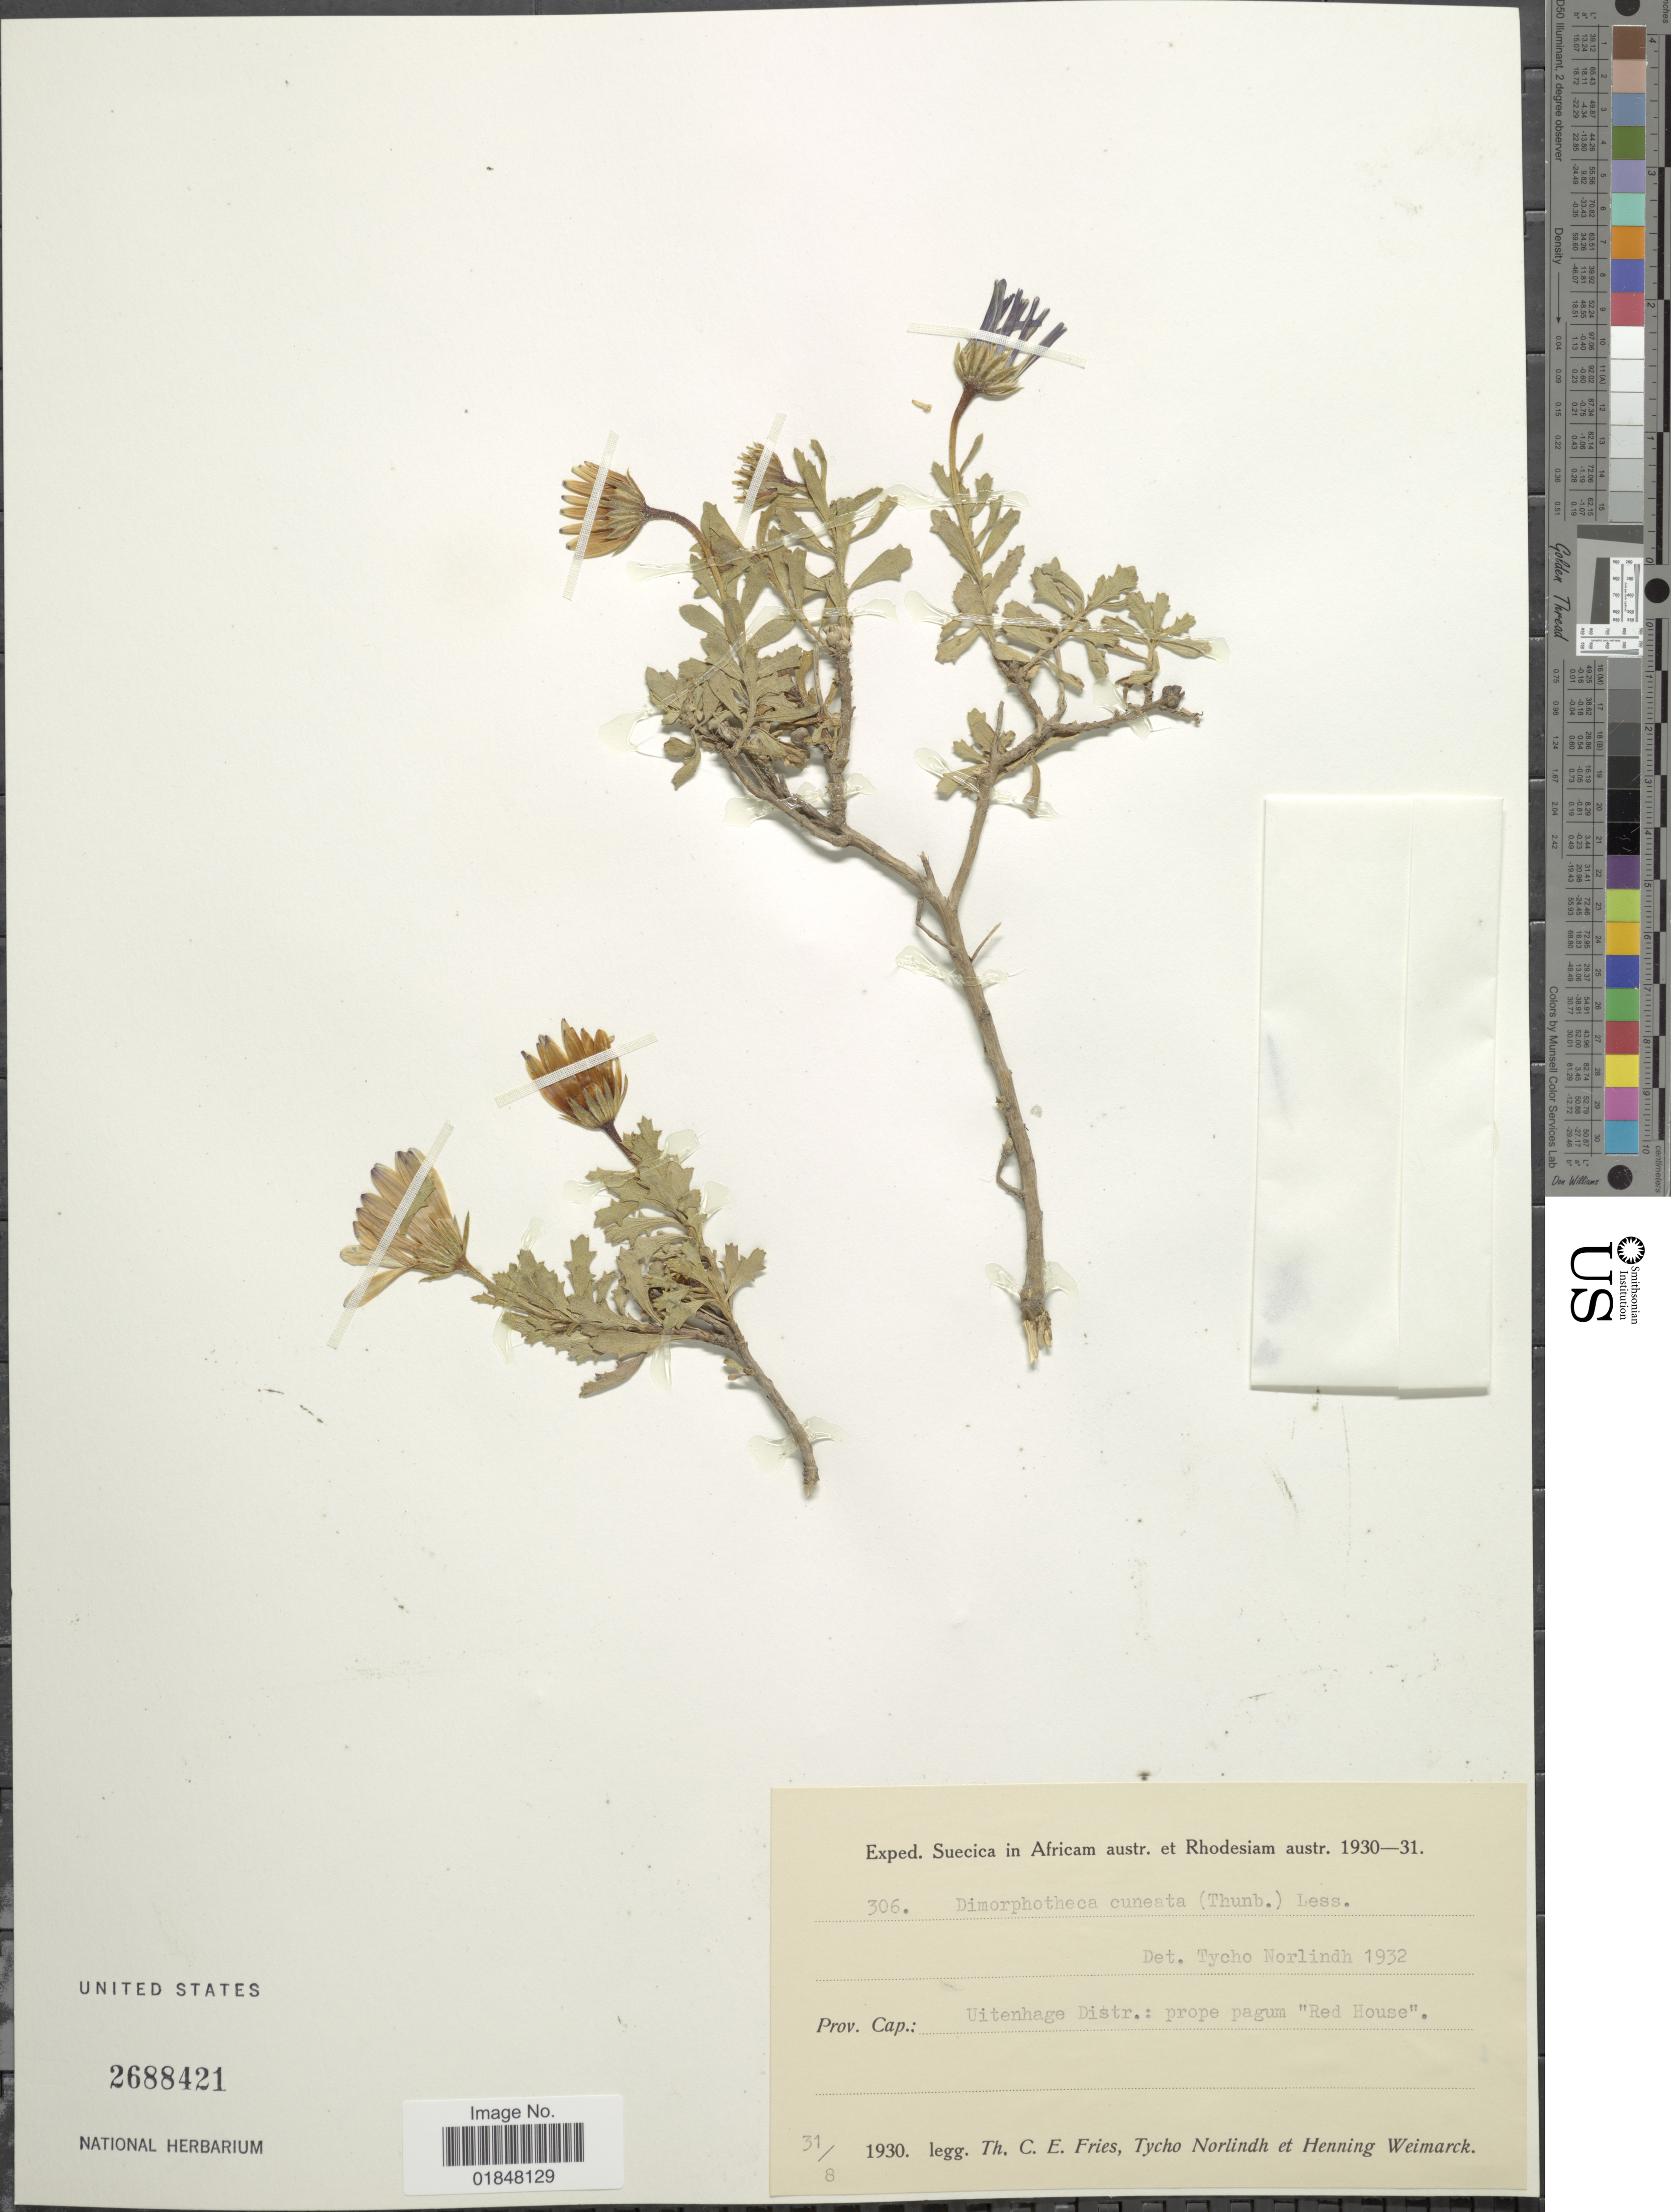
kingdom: Plantae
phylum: Tracheophyta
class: Magnoliopsida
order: Asterales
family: Asteraceae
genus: Dimorphotheca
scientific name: Dimorphotheca cuneata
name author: (Thunb.) Less.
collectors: T. C. E. Fries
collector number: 306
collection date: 1930-08-31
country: South Africa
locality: Suecica in Africam austr. et Rhodesiam asutr., Prov. Cap.: Uitenhage Distr.: prope pagum "Red House"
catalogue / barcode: US 2688421